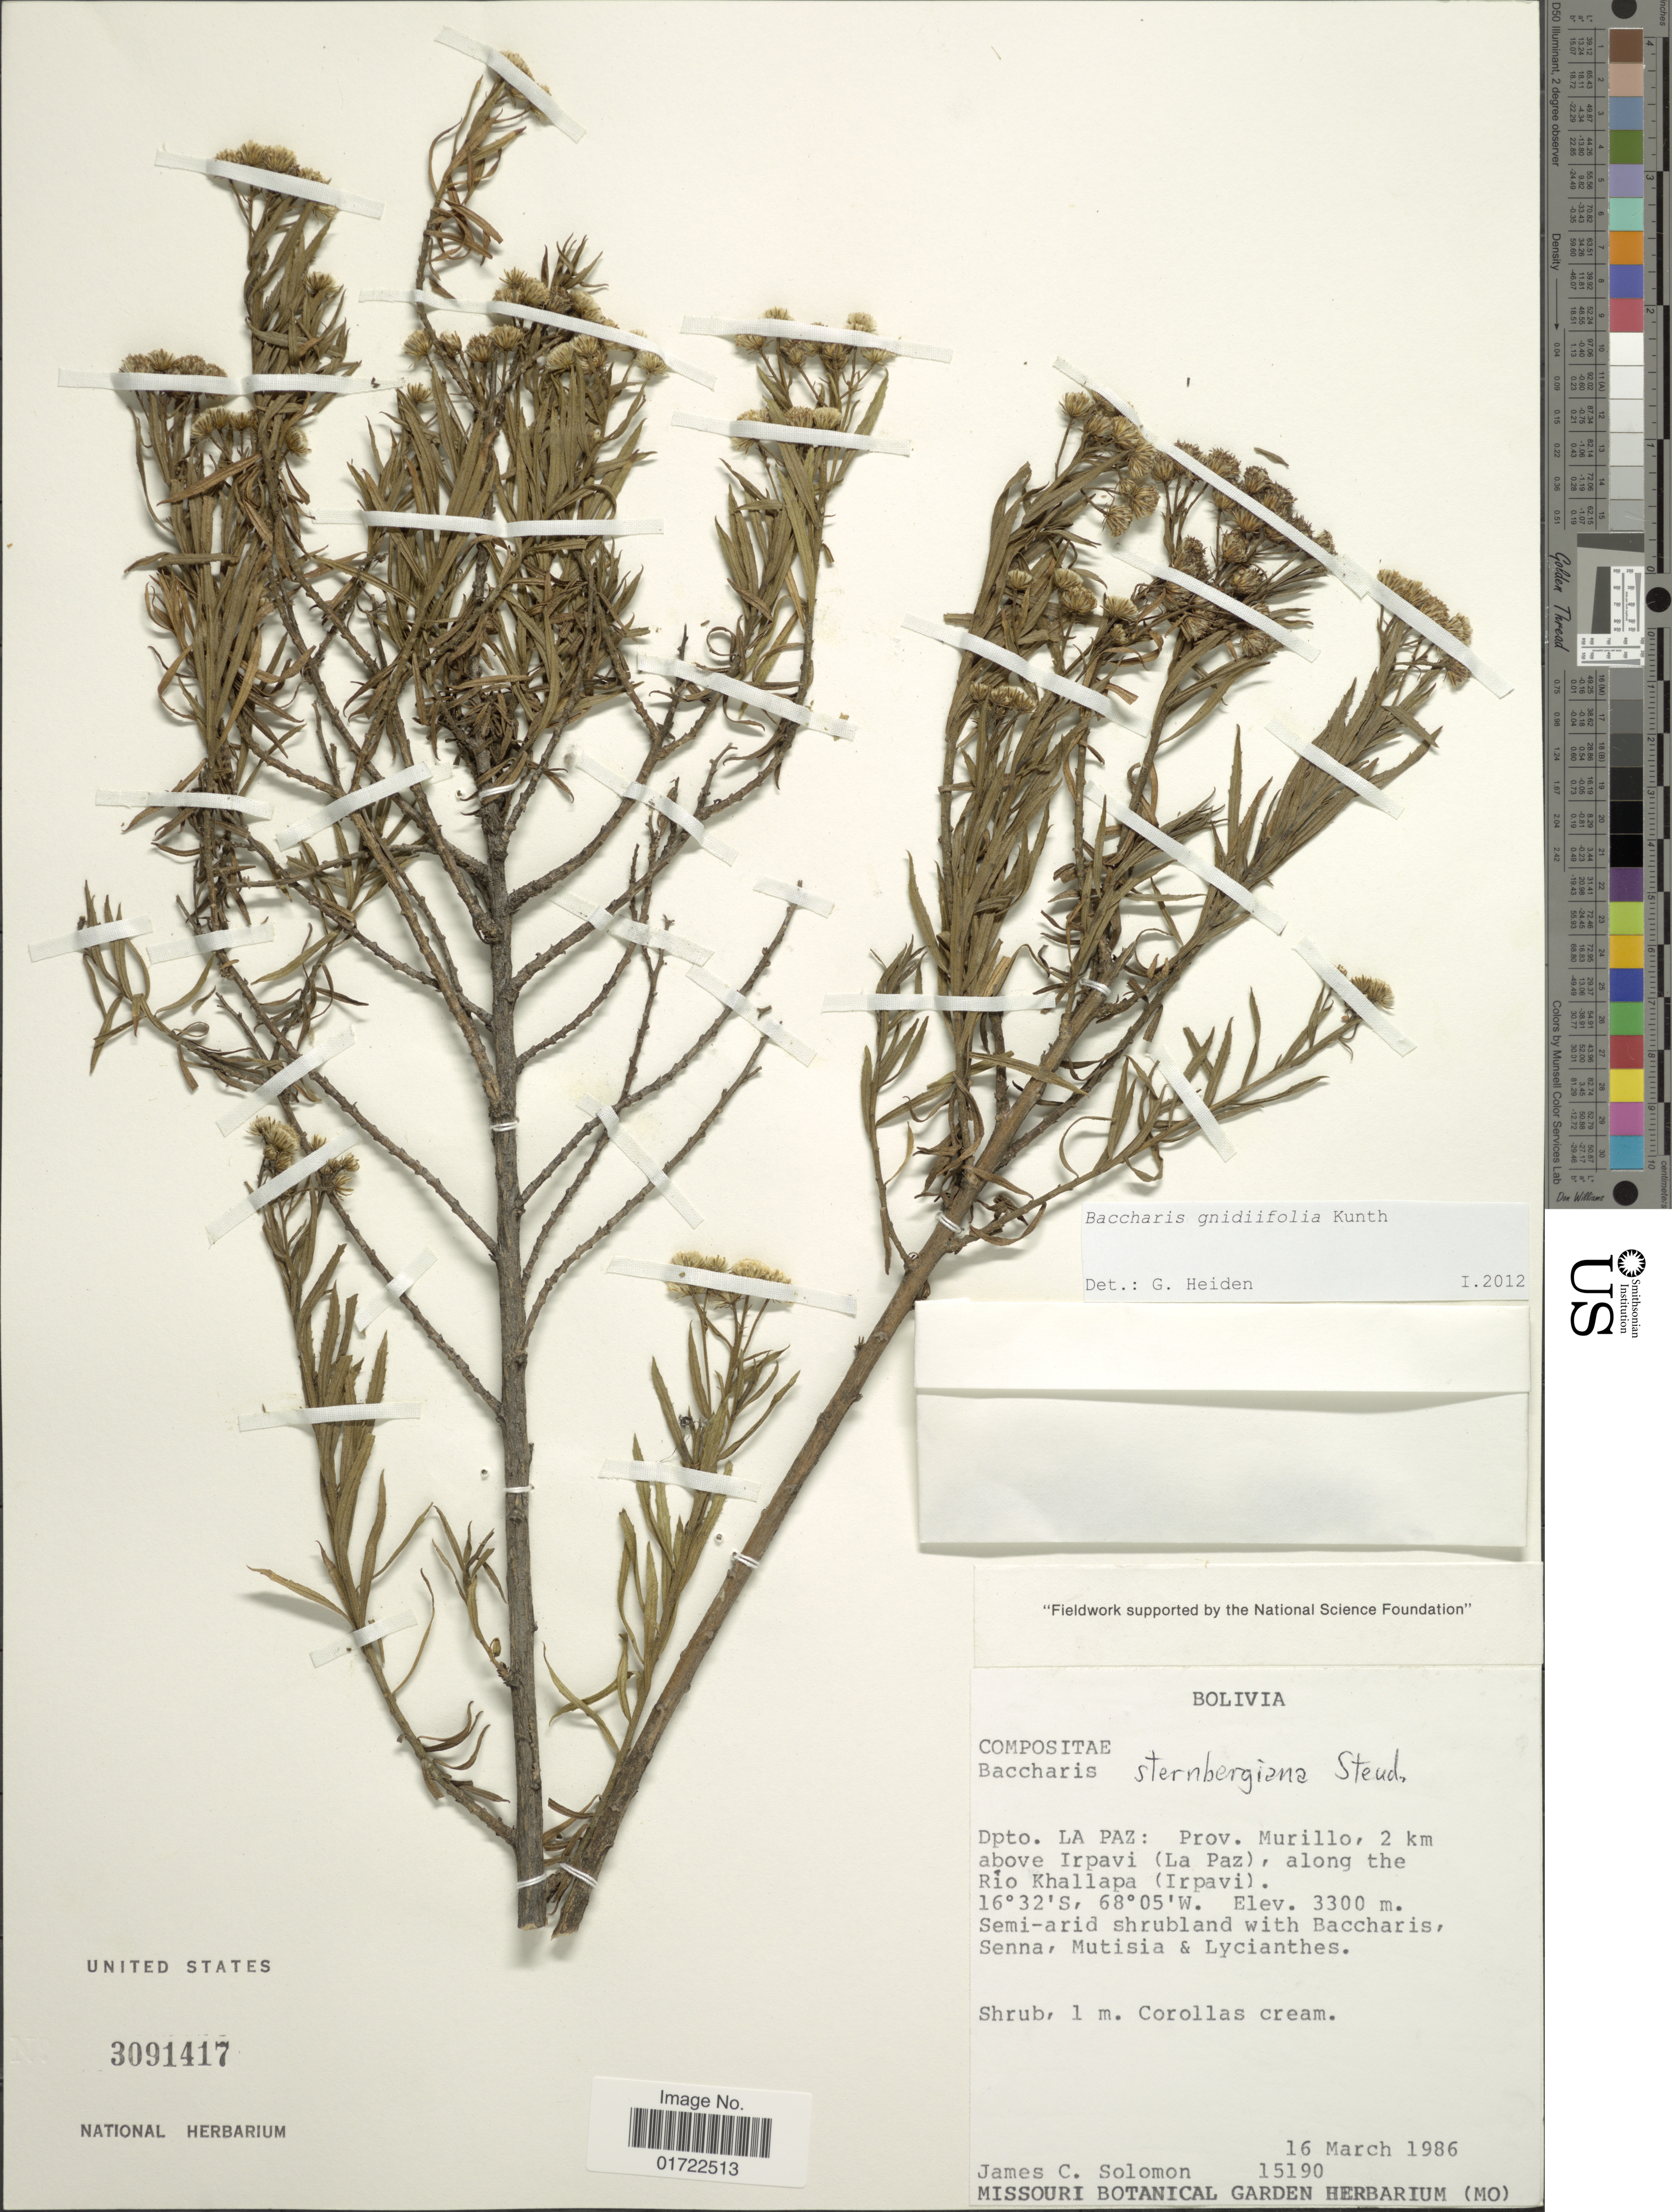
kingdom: Plantae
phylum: Tracheophyta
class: Magnoliopsida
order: Asterales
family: Asteraceae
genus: Baccharis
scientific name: Baccharis gnidiifolia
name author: Kunth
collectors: J. C. Solomon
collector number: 15190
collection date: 1986-03-16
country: Bolivia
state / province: La Paz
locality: Prov. Murillo, 2 km above Irpavi (La Paz), along the Rio Khallapa (Irpavi)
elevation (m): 3300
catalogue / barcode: US 3091417